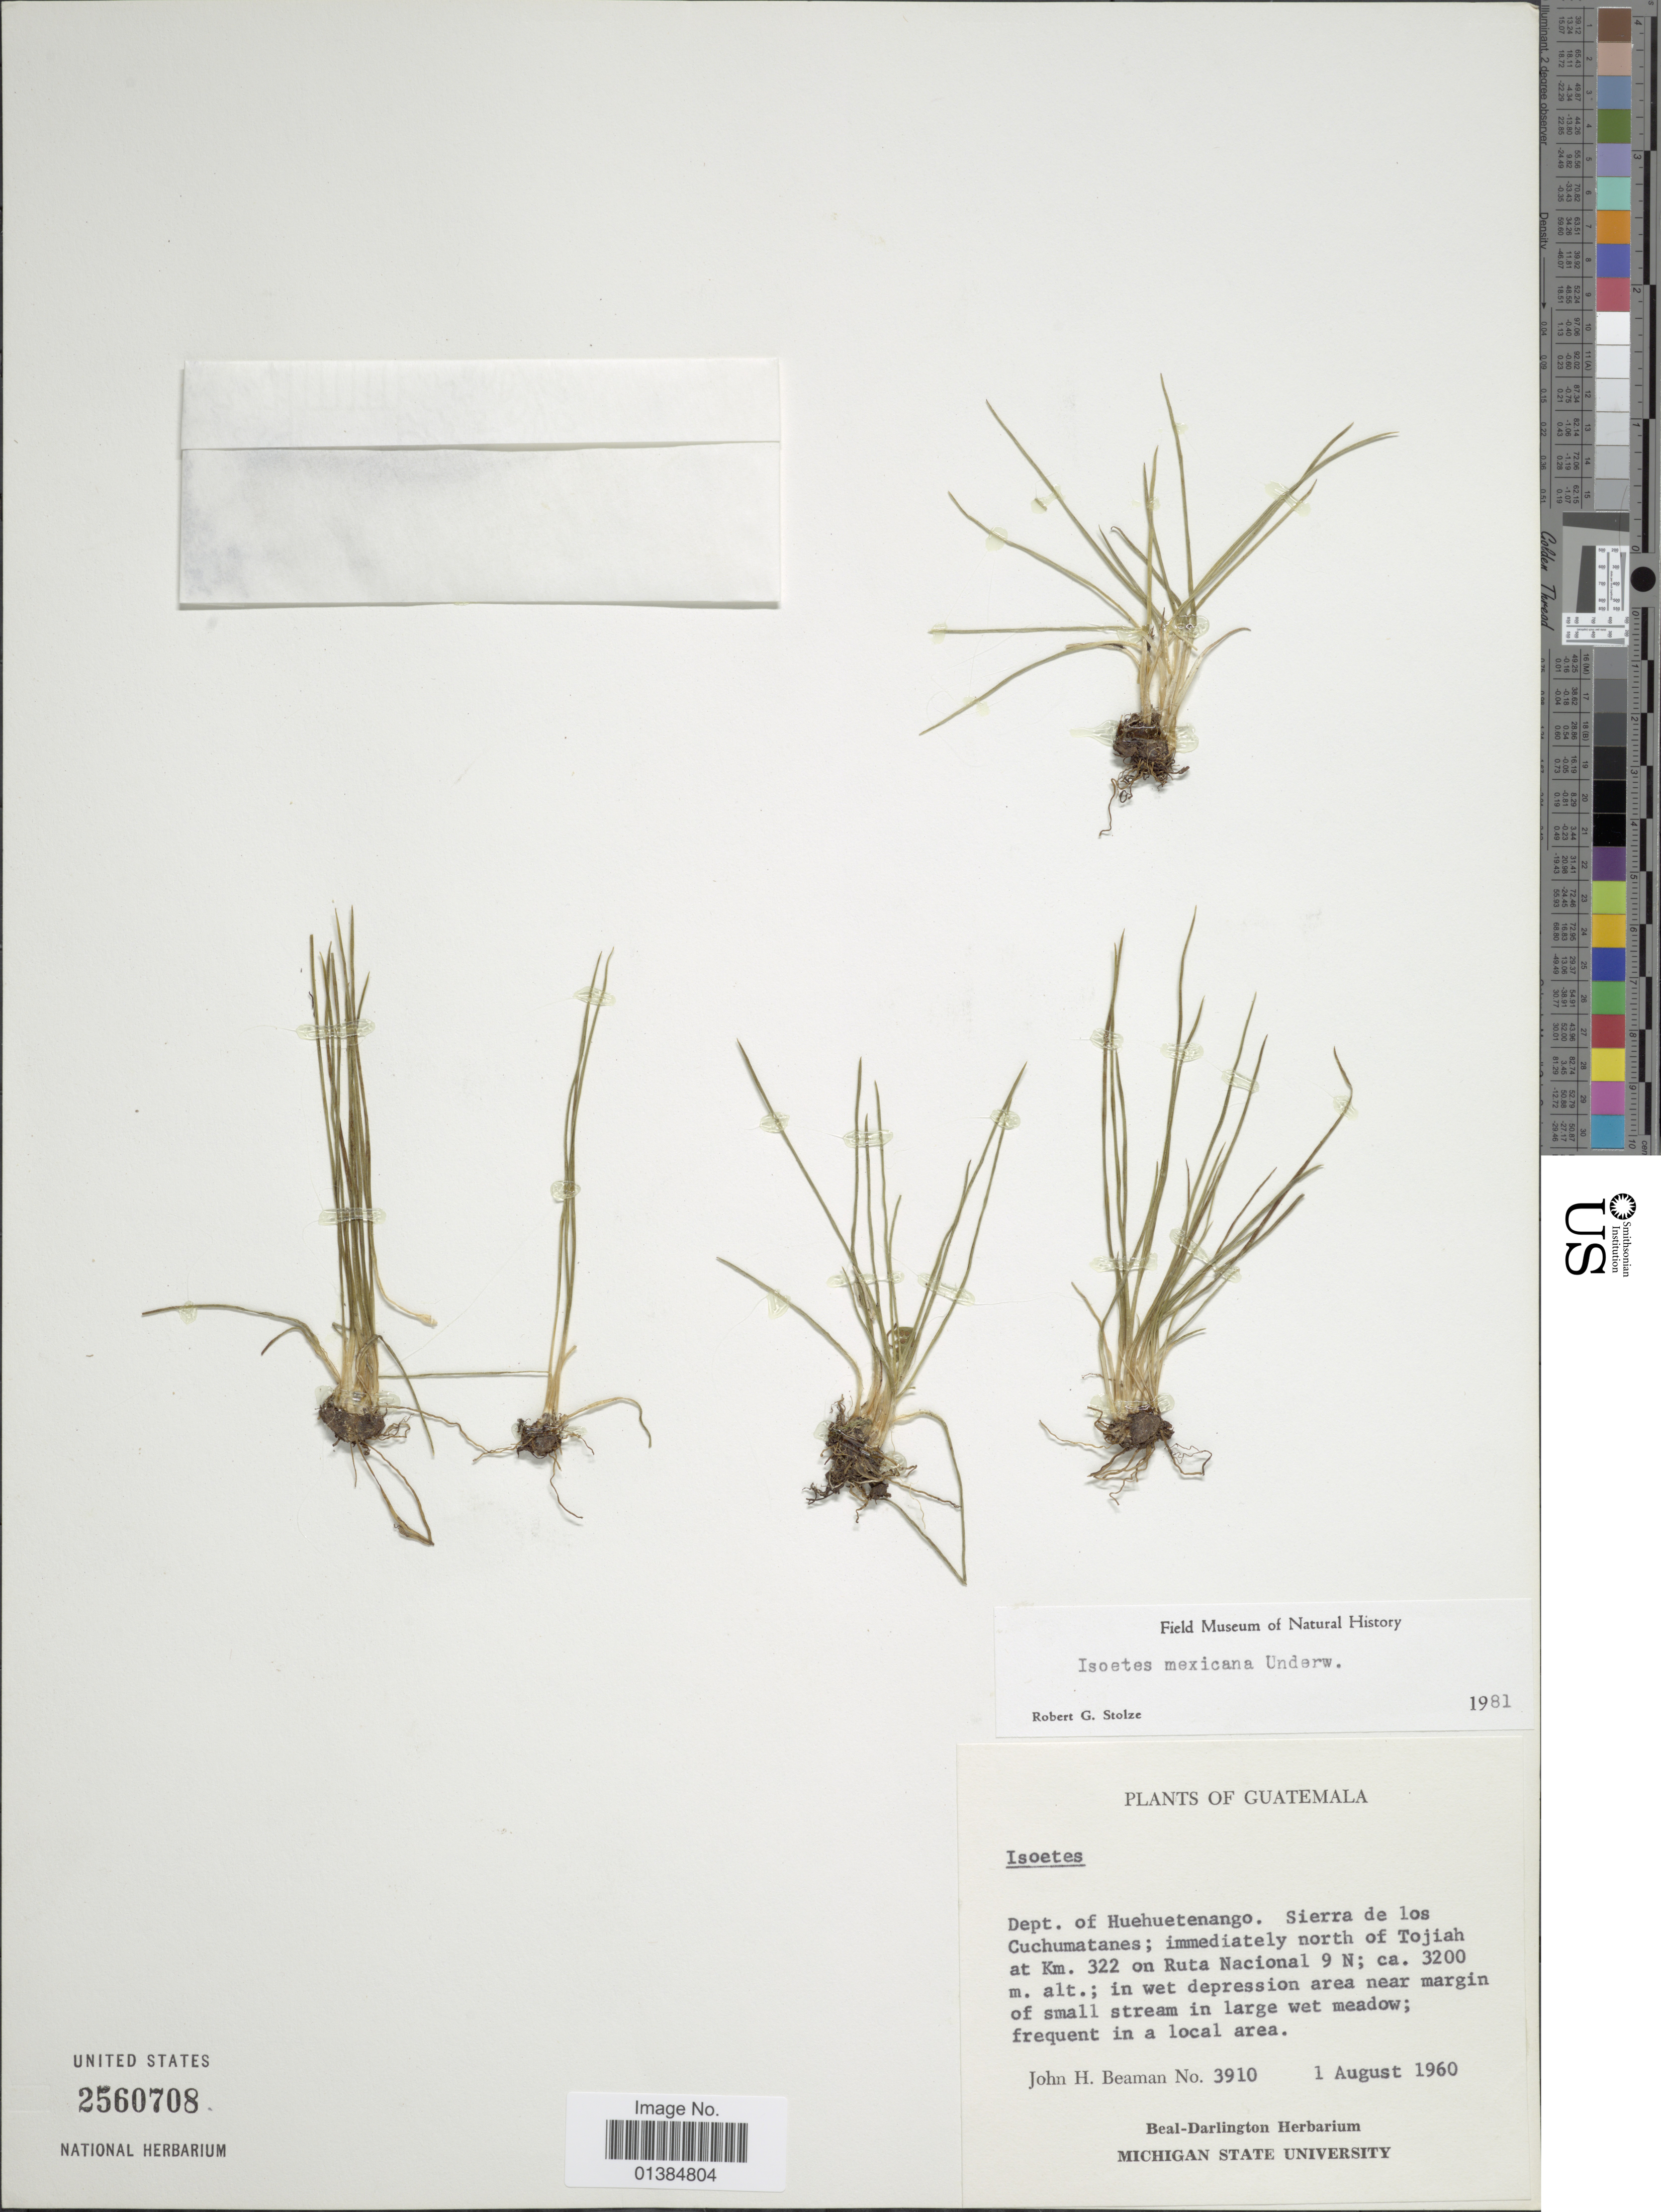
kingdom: Plantae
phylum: Tracheophyta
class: Lycopodiopsida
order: Isoetales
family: Isoetaceae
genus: Isoetes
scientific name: Isoetes mexicana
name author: Underw.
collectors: J. H. Beaman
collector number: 3910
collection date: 1960-08-01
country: Guatemala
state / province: Huehuetenango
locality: Sierra de los Cuchumatanes; immediately north of Tojiah at Km. 322 on Ruta Nacional 9 N.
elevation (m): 3200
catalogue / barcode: US 2560708